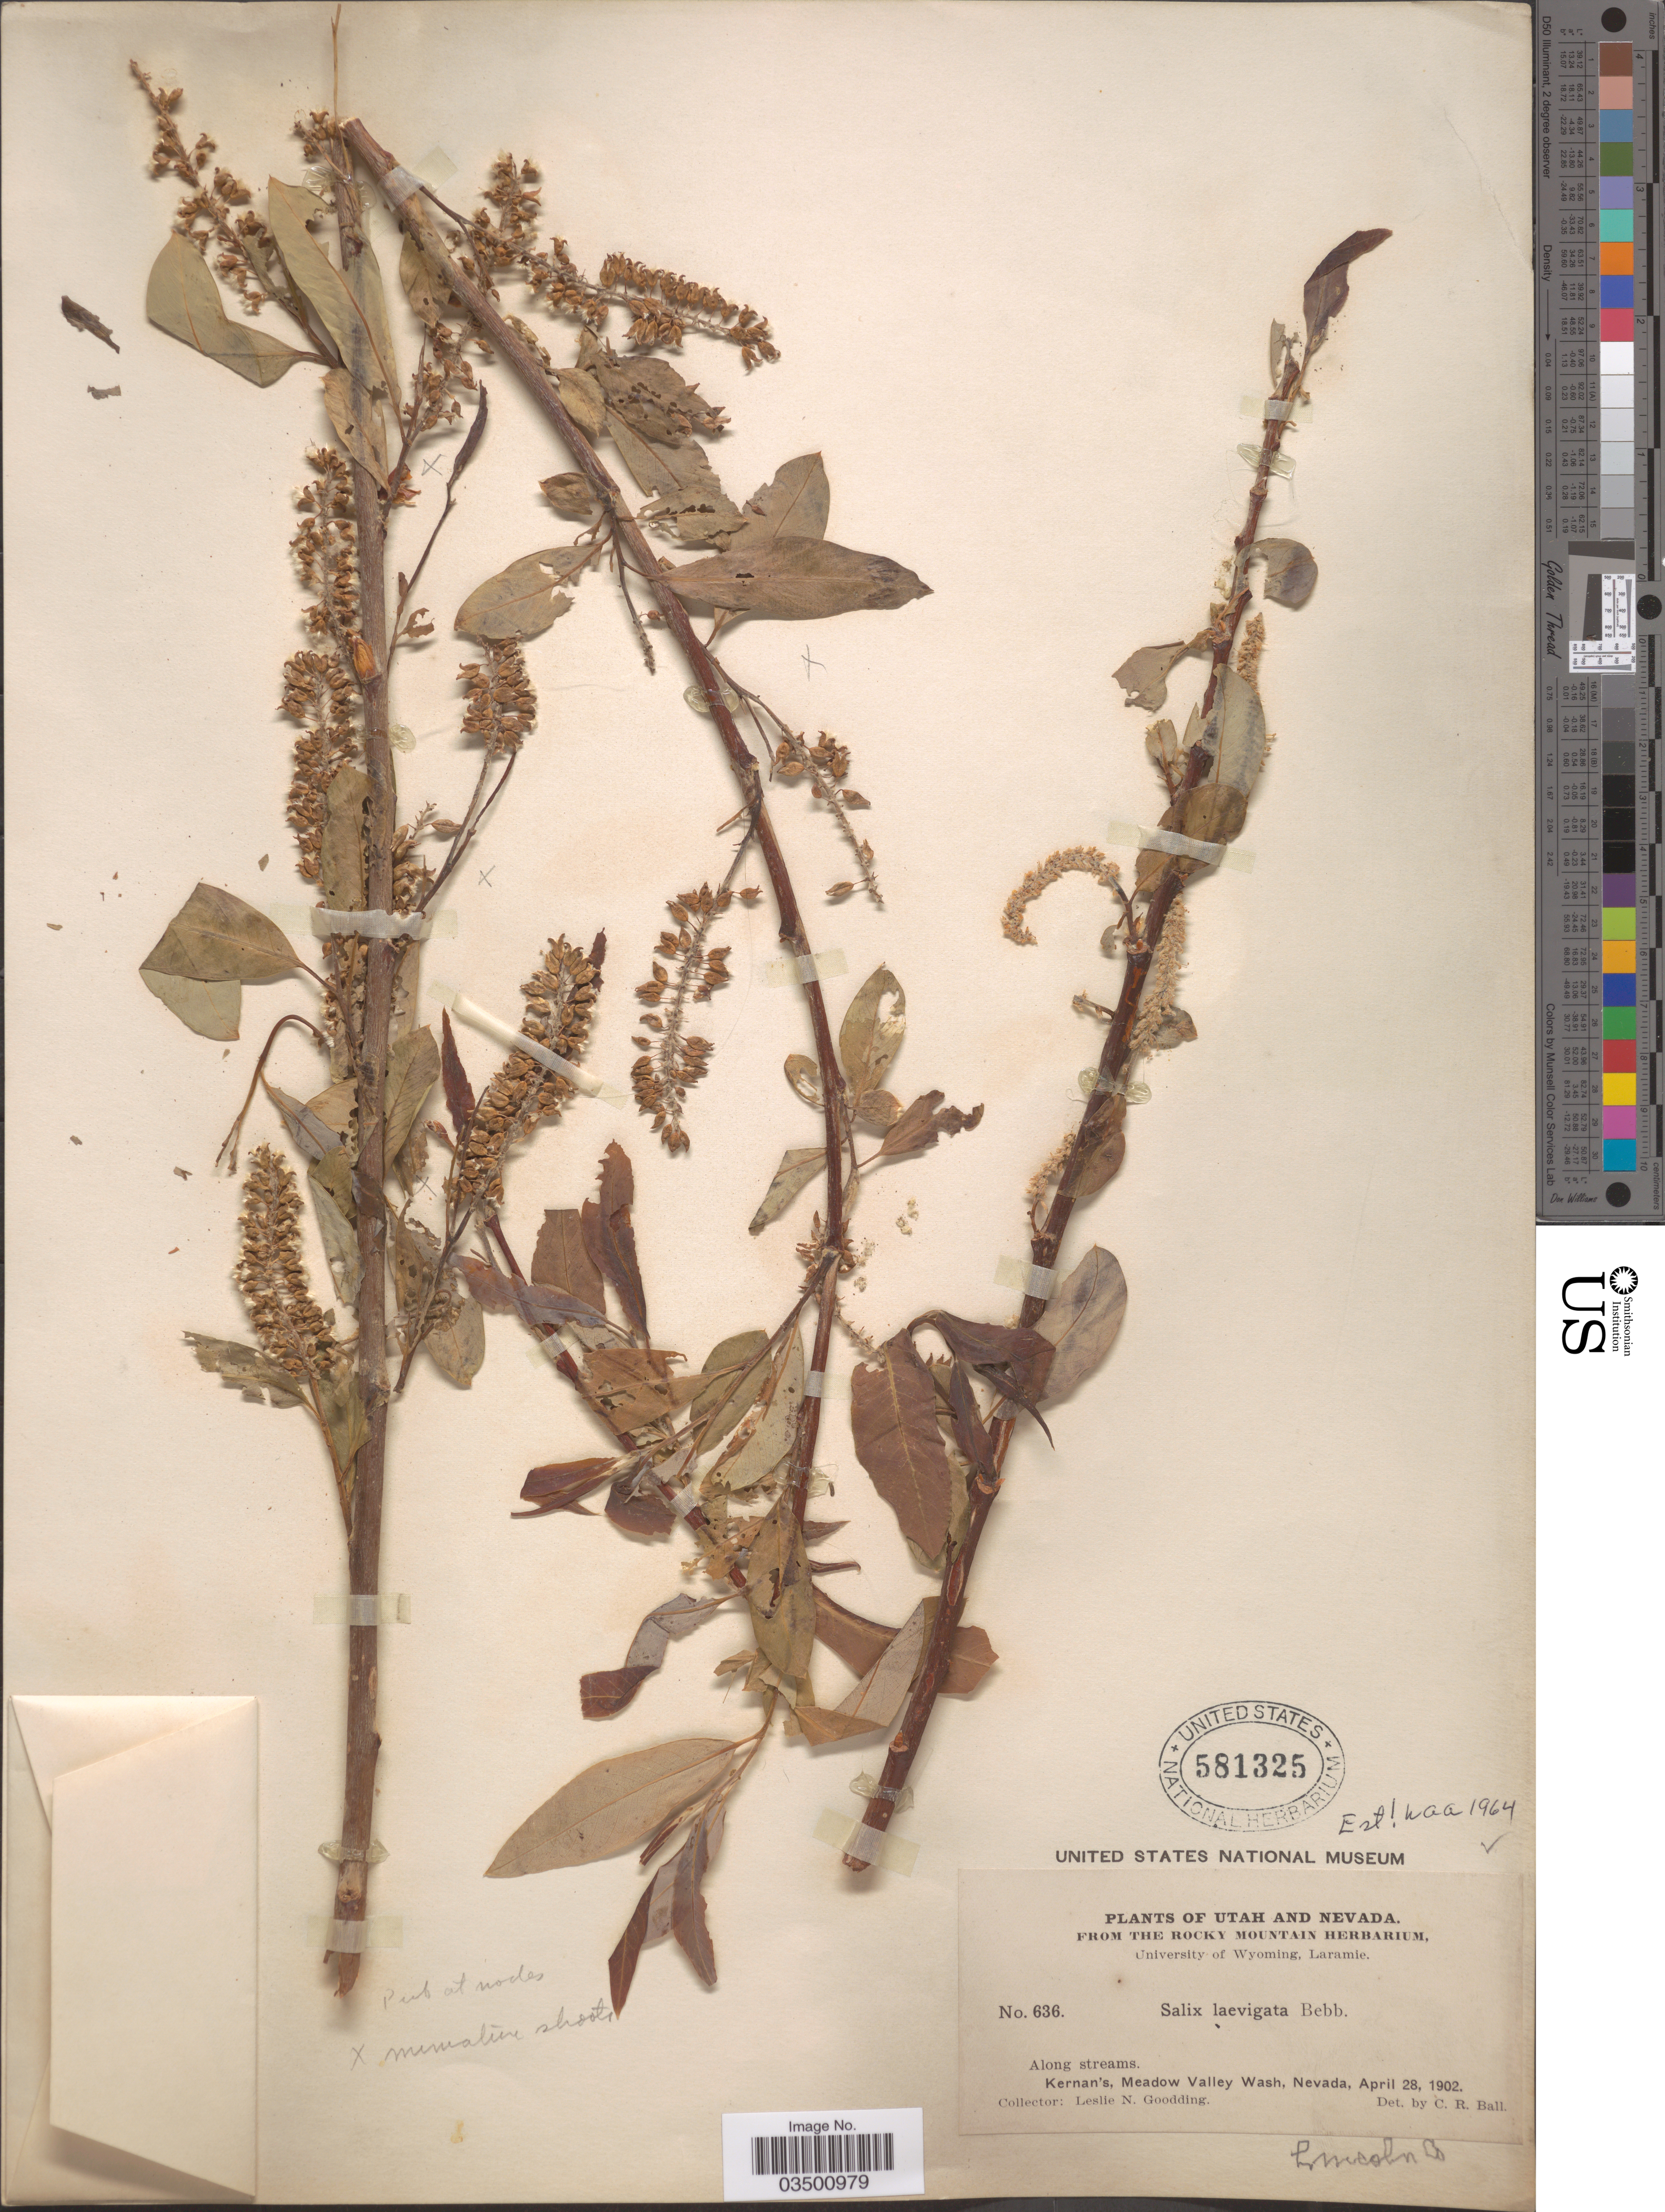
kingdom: Plantae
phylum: Tracheophyta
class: Magnoliopsida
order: Malpighiales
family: Salicaceae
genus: Salix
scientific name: Salix laevigata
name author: Bebb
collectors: L. N. Goodding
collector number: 636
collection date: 1902-04-28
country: United States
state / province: Nevada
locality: Along streams. Kernan's, Meadow Valley Wash. Lincoln Co.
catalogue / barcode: US 581325